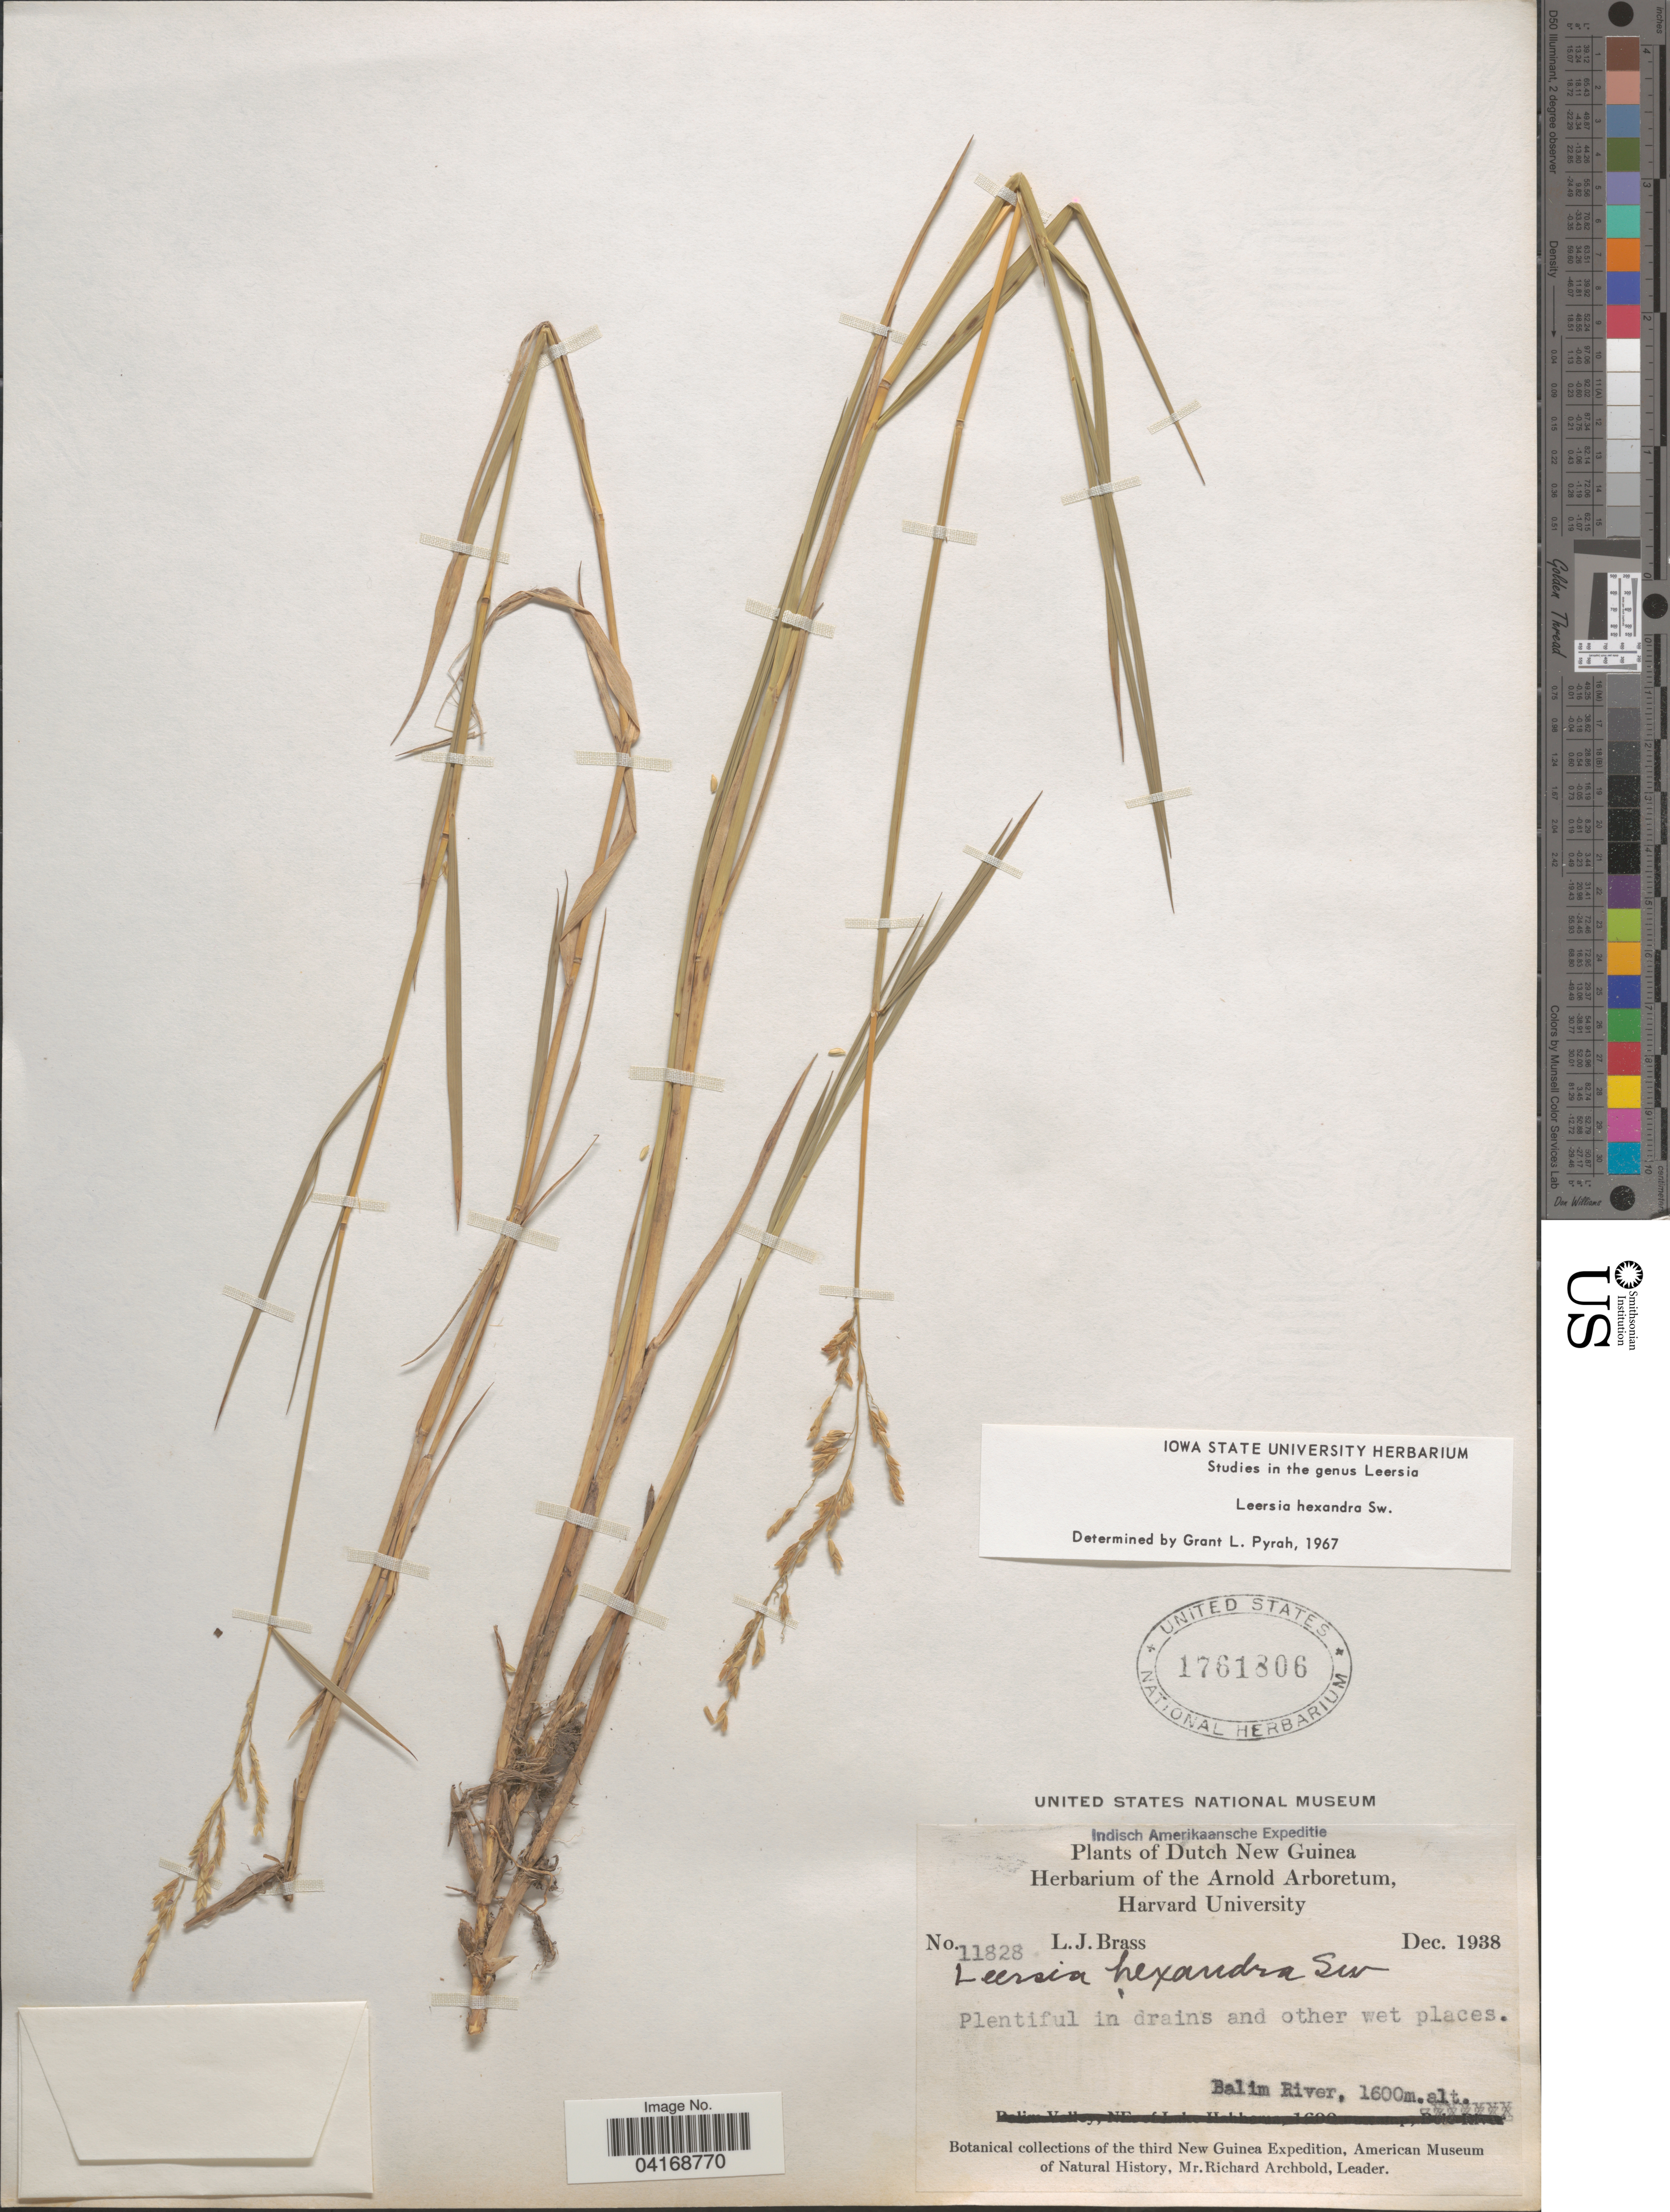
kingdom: Plantae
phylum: Tracheophyta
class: Liliopsida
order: Poales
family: Poaceae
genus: Leersia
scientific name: Leersia hexandra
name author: Sw.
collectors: L. J. Brass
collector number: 11828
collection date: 1938-12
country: Indonesia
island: New Guinea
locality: Indisch Amerikaansche Expeditie. Dutch New Guinea. Balim River. The third New Guinea Expedition.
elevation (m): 1600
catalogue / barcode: US 1761806